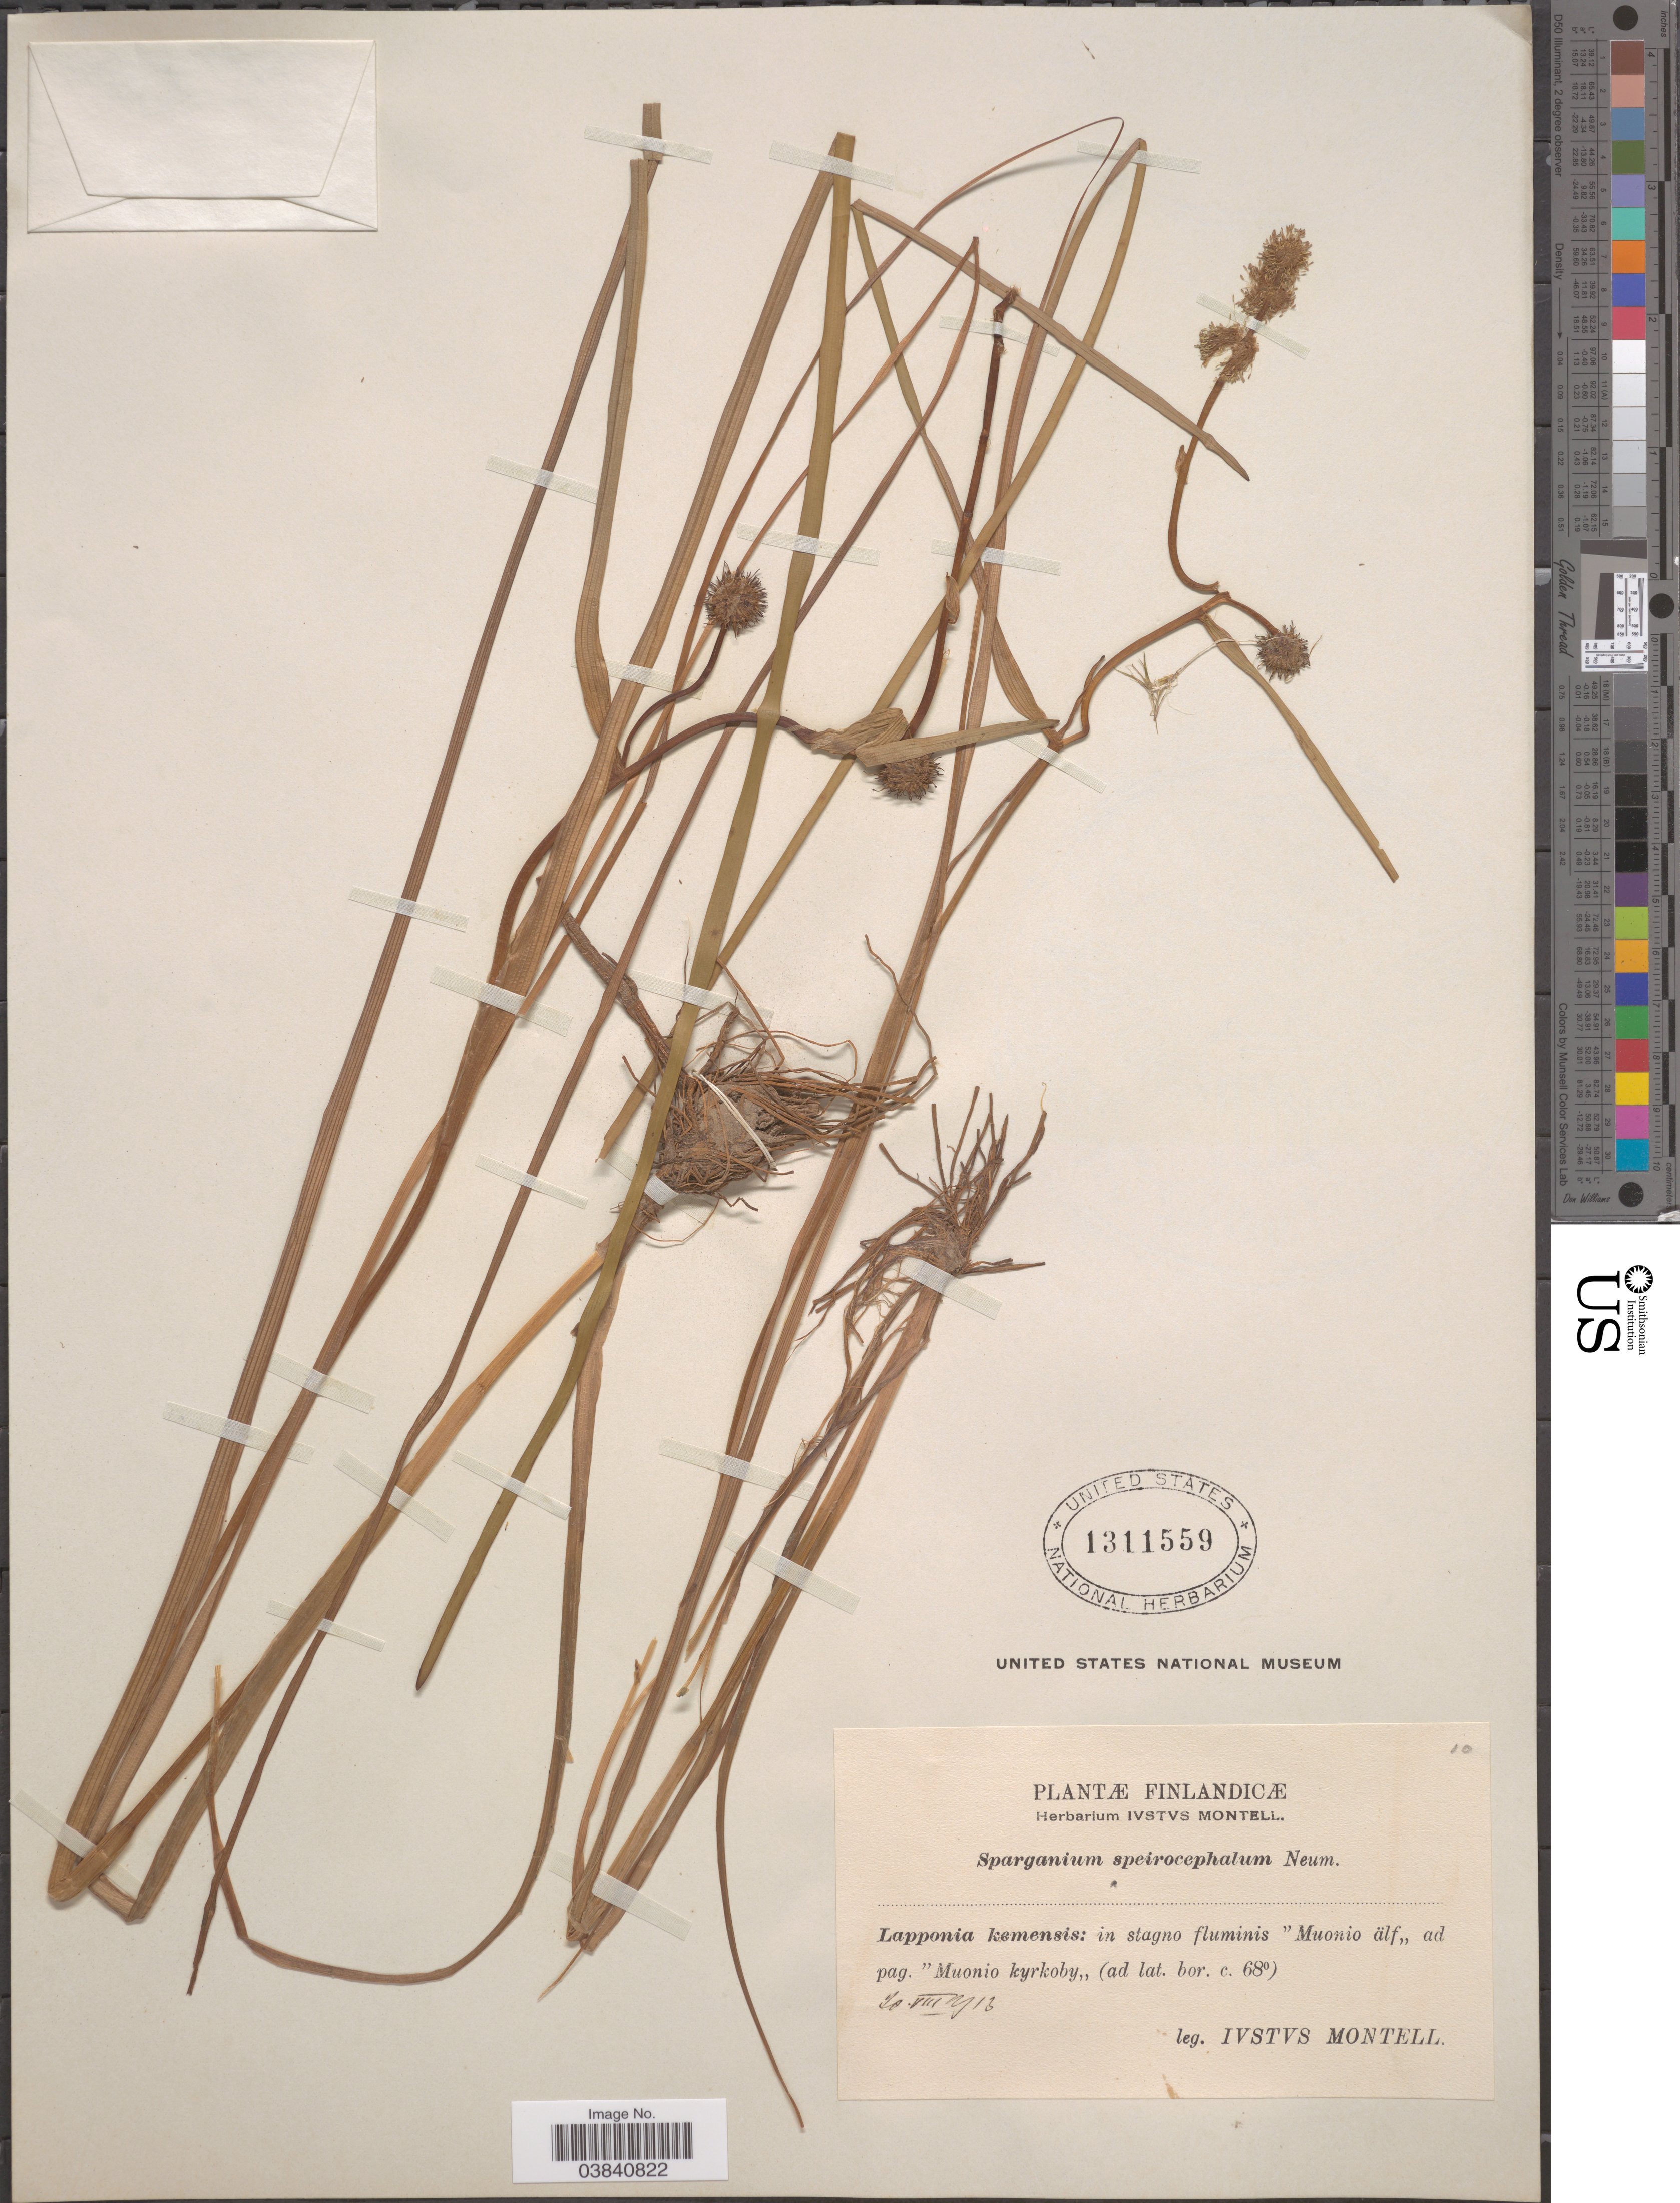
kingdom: Plantae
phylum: Tracheophyta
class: Liliopsida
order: Poales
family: Typhaceae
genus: Sparganium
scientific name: Sparganium speirocephalum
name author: Neuman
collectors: I. Montell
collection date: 1913-08-20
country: Finland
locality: Finlandicæ. Lapponia kemensis: in stagno fluminis "Muonio älf,, ad pag. "Muonio kyrkoby,,.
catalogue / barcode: US 1311559